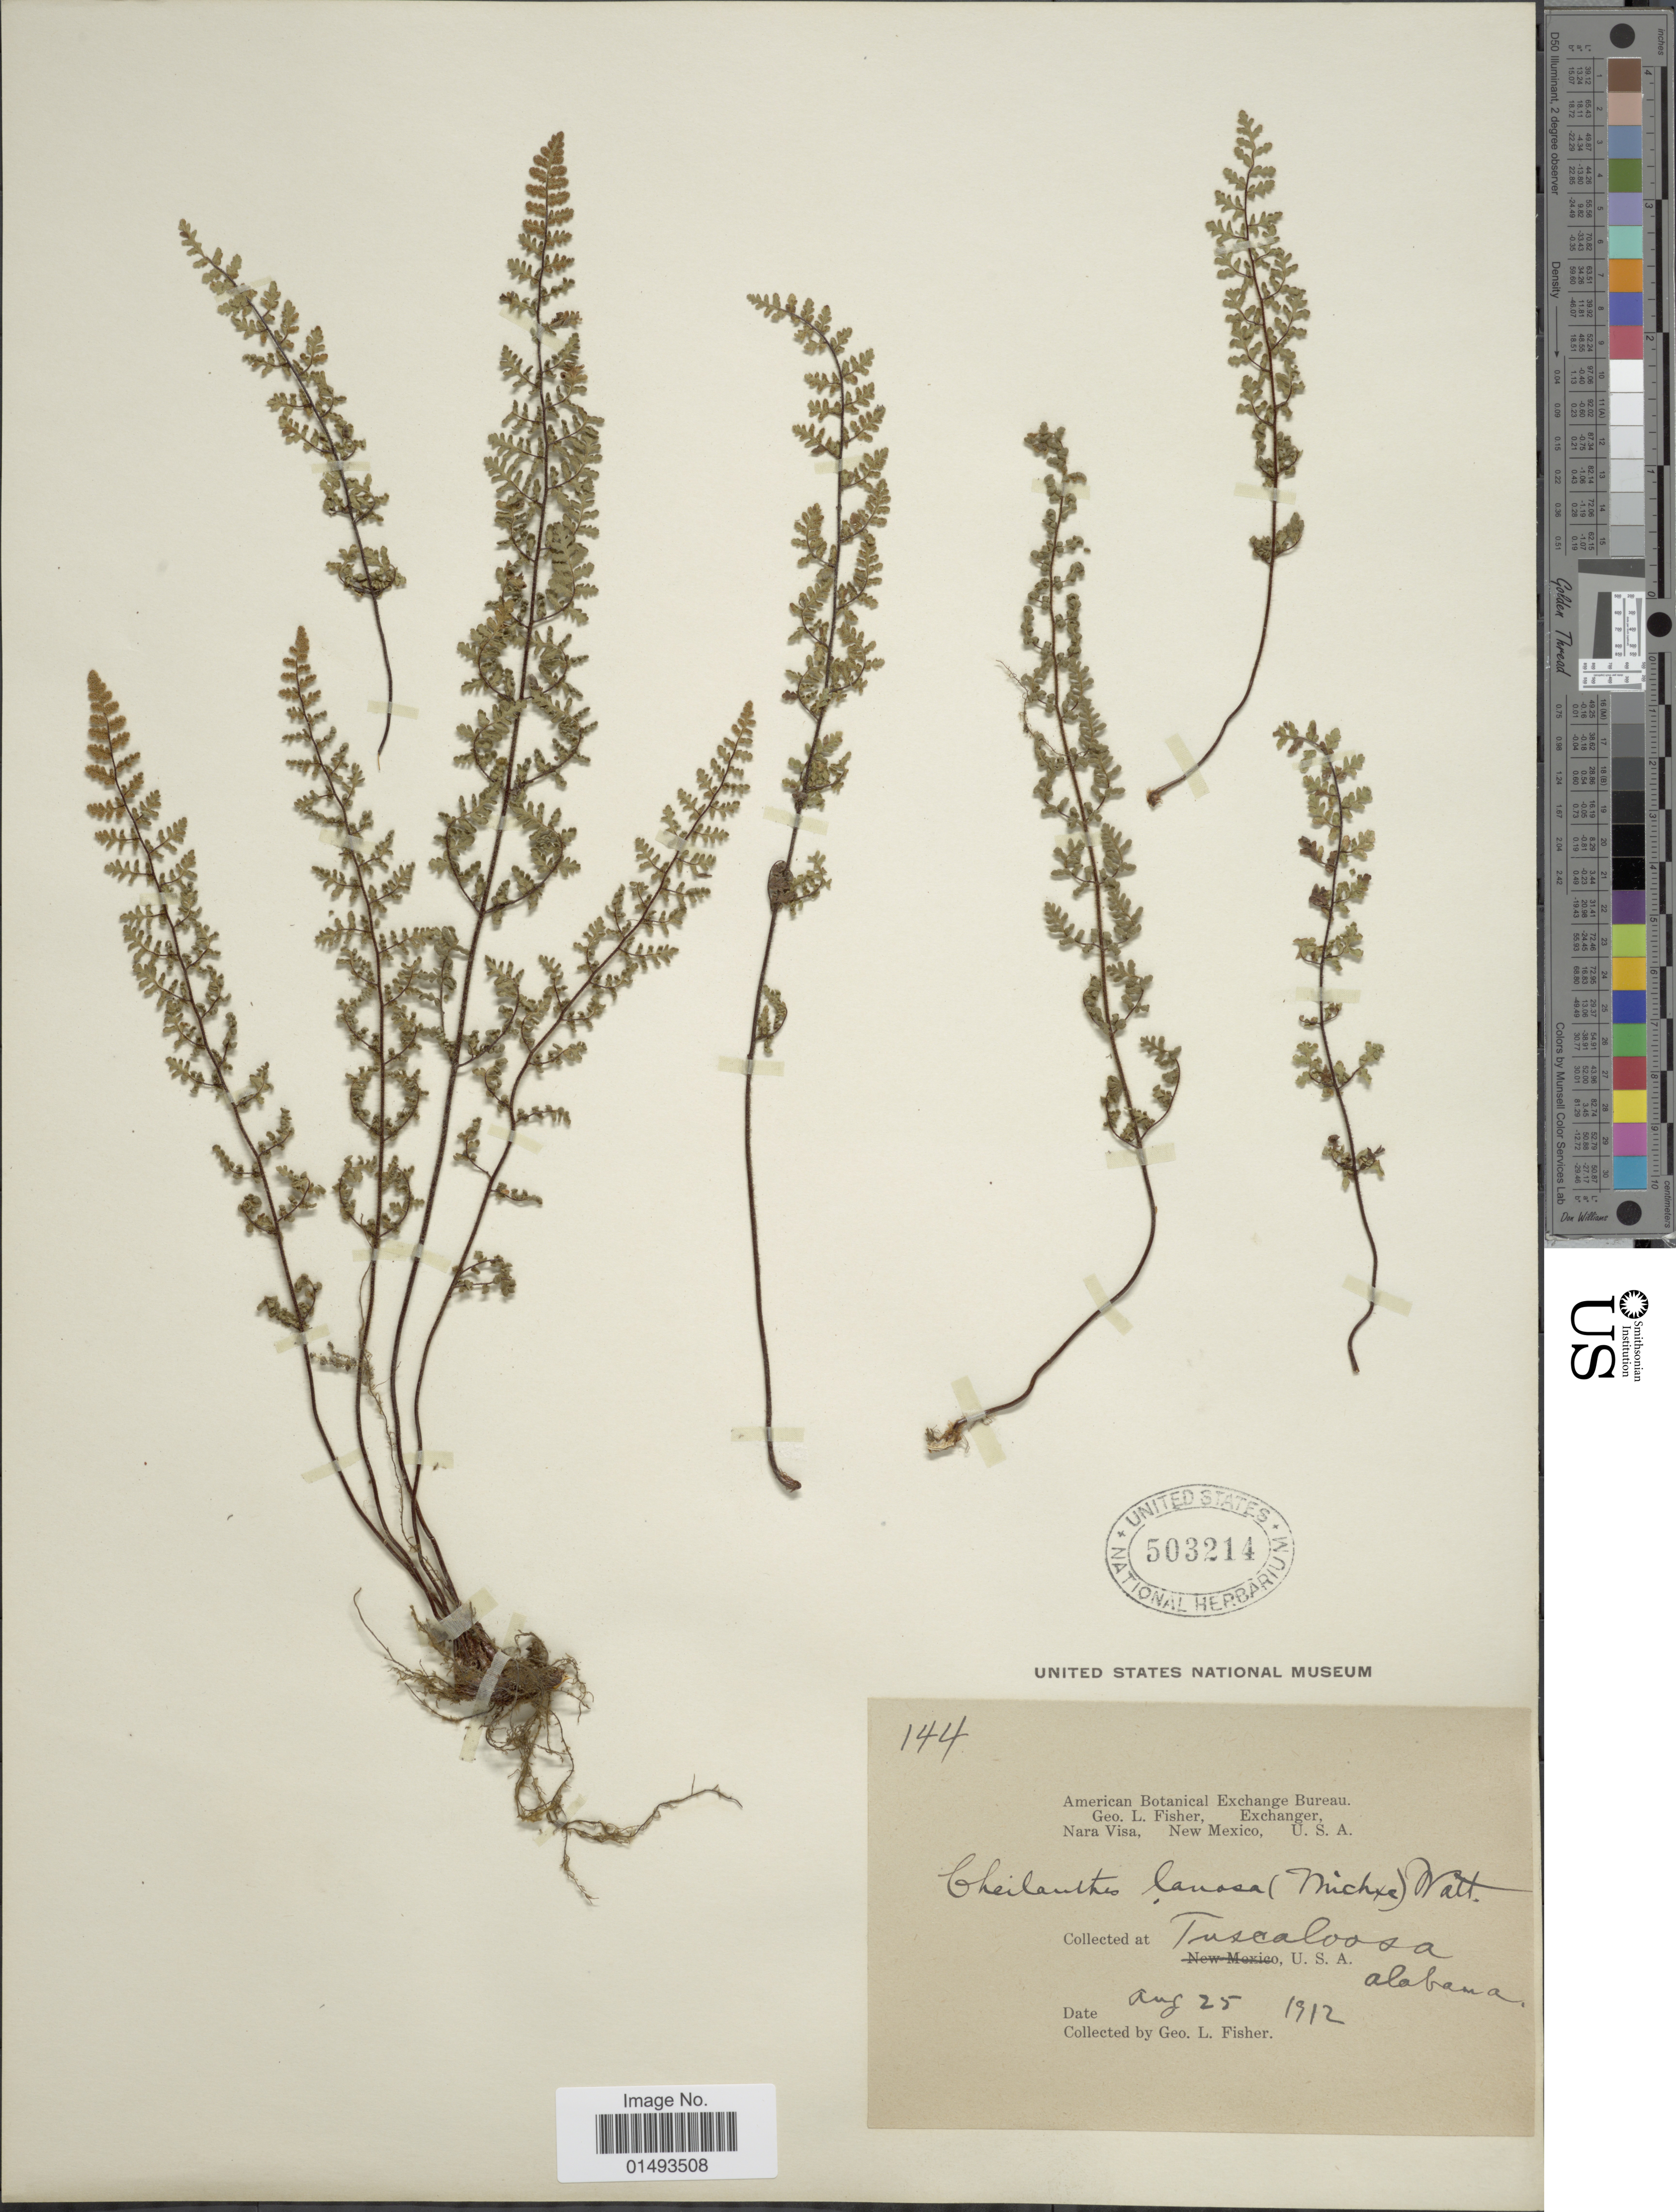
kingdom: Plantae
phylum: Tracheophyta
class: Polypodiopsida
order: Polypodiales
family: Pteridaceae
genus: Myriopteris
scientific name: Myriopteris lanosa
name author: (Michx.) Grusz & Windham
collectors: G. L. Fisher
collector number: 144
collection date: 1912-08-25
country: United States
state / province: Alabama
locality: Tuscaloosa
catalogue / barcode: US 503214